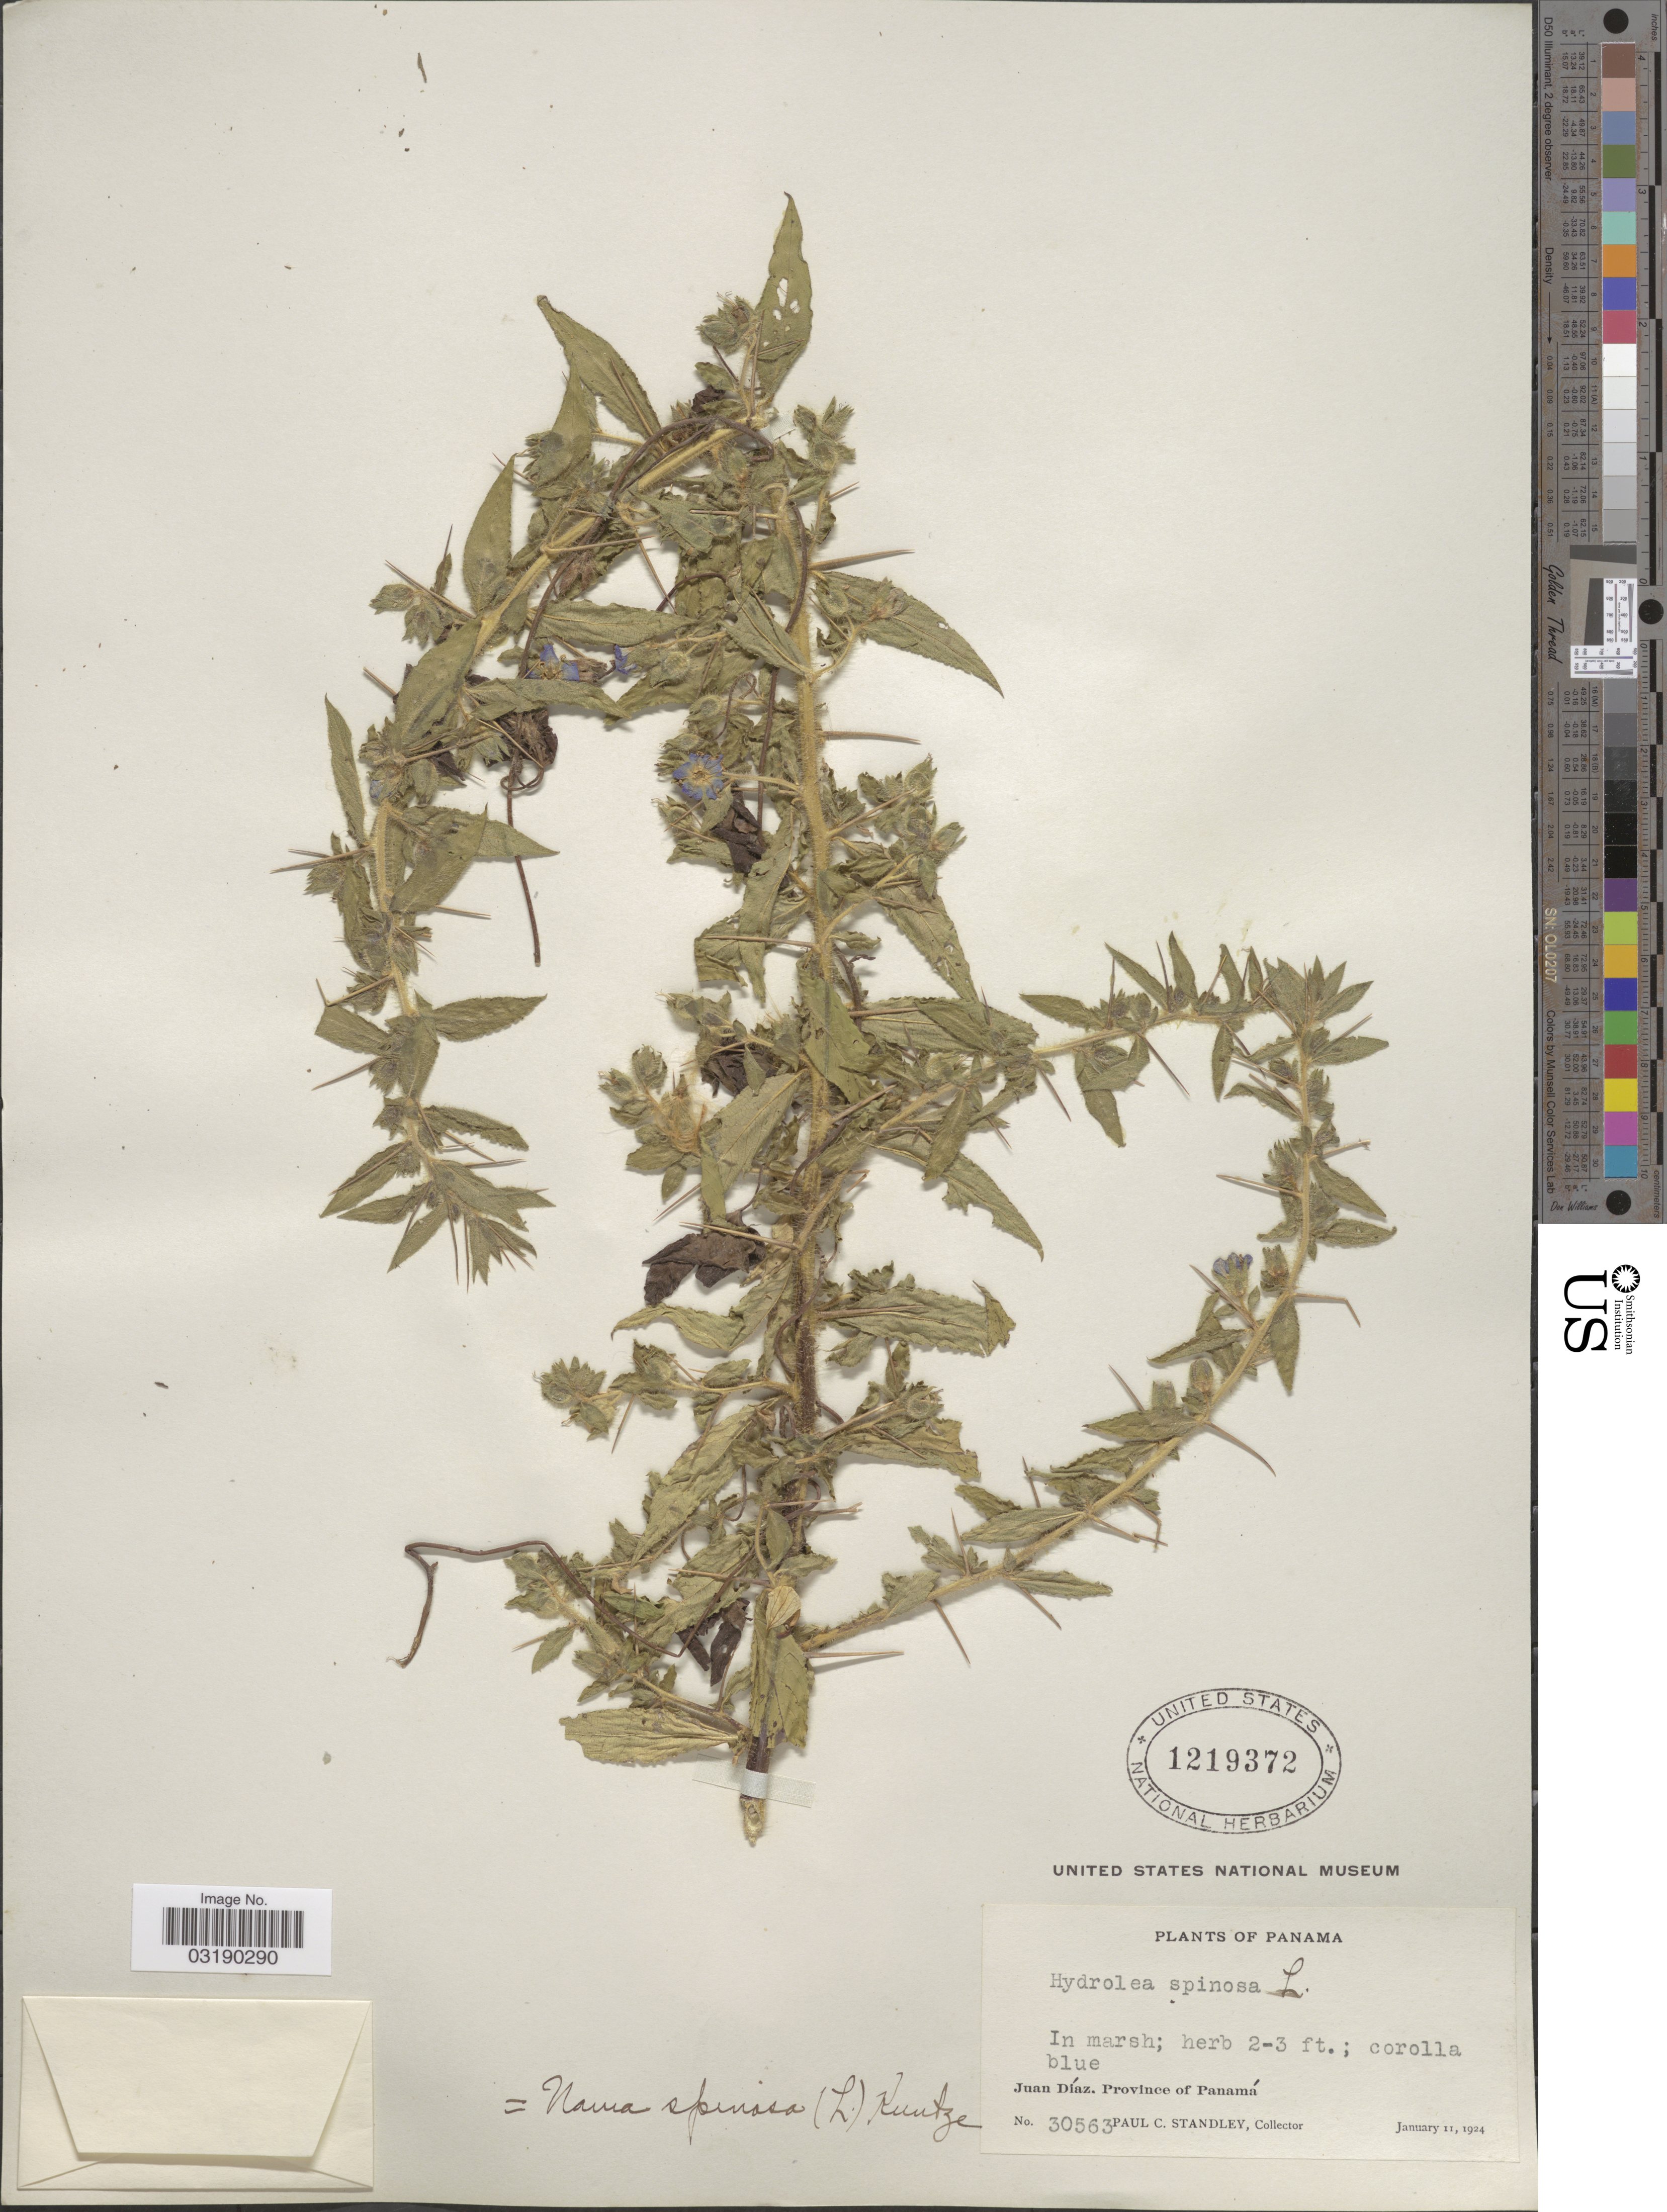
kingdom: Plantae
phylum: Tracheophyta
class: Magnoliopsida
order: Solanales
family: Hydroleaceae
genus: Hydrolea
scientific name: Hydrolea spinosa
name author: L.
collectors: P. C. Standley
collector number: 30563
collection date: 1924-01-11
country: Panama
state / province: Panamá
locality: Juan Díaz. Province of Panamá.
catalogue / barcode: US 1219372